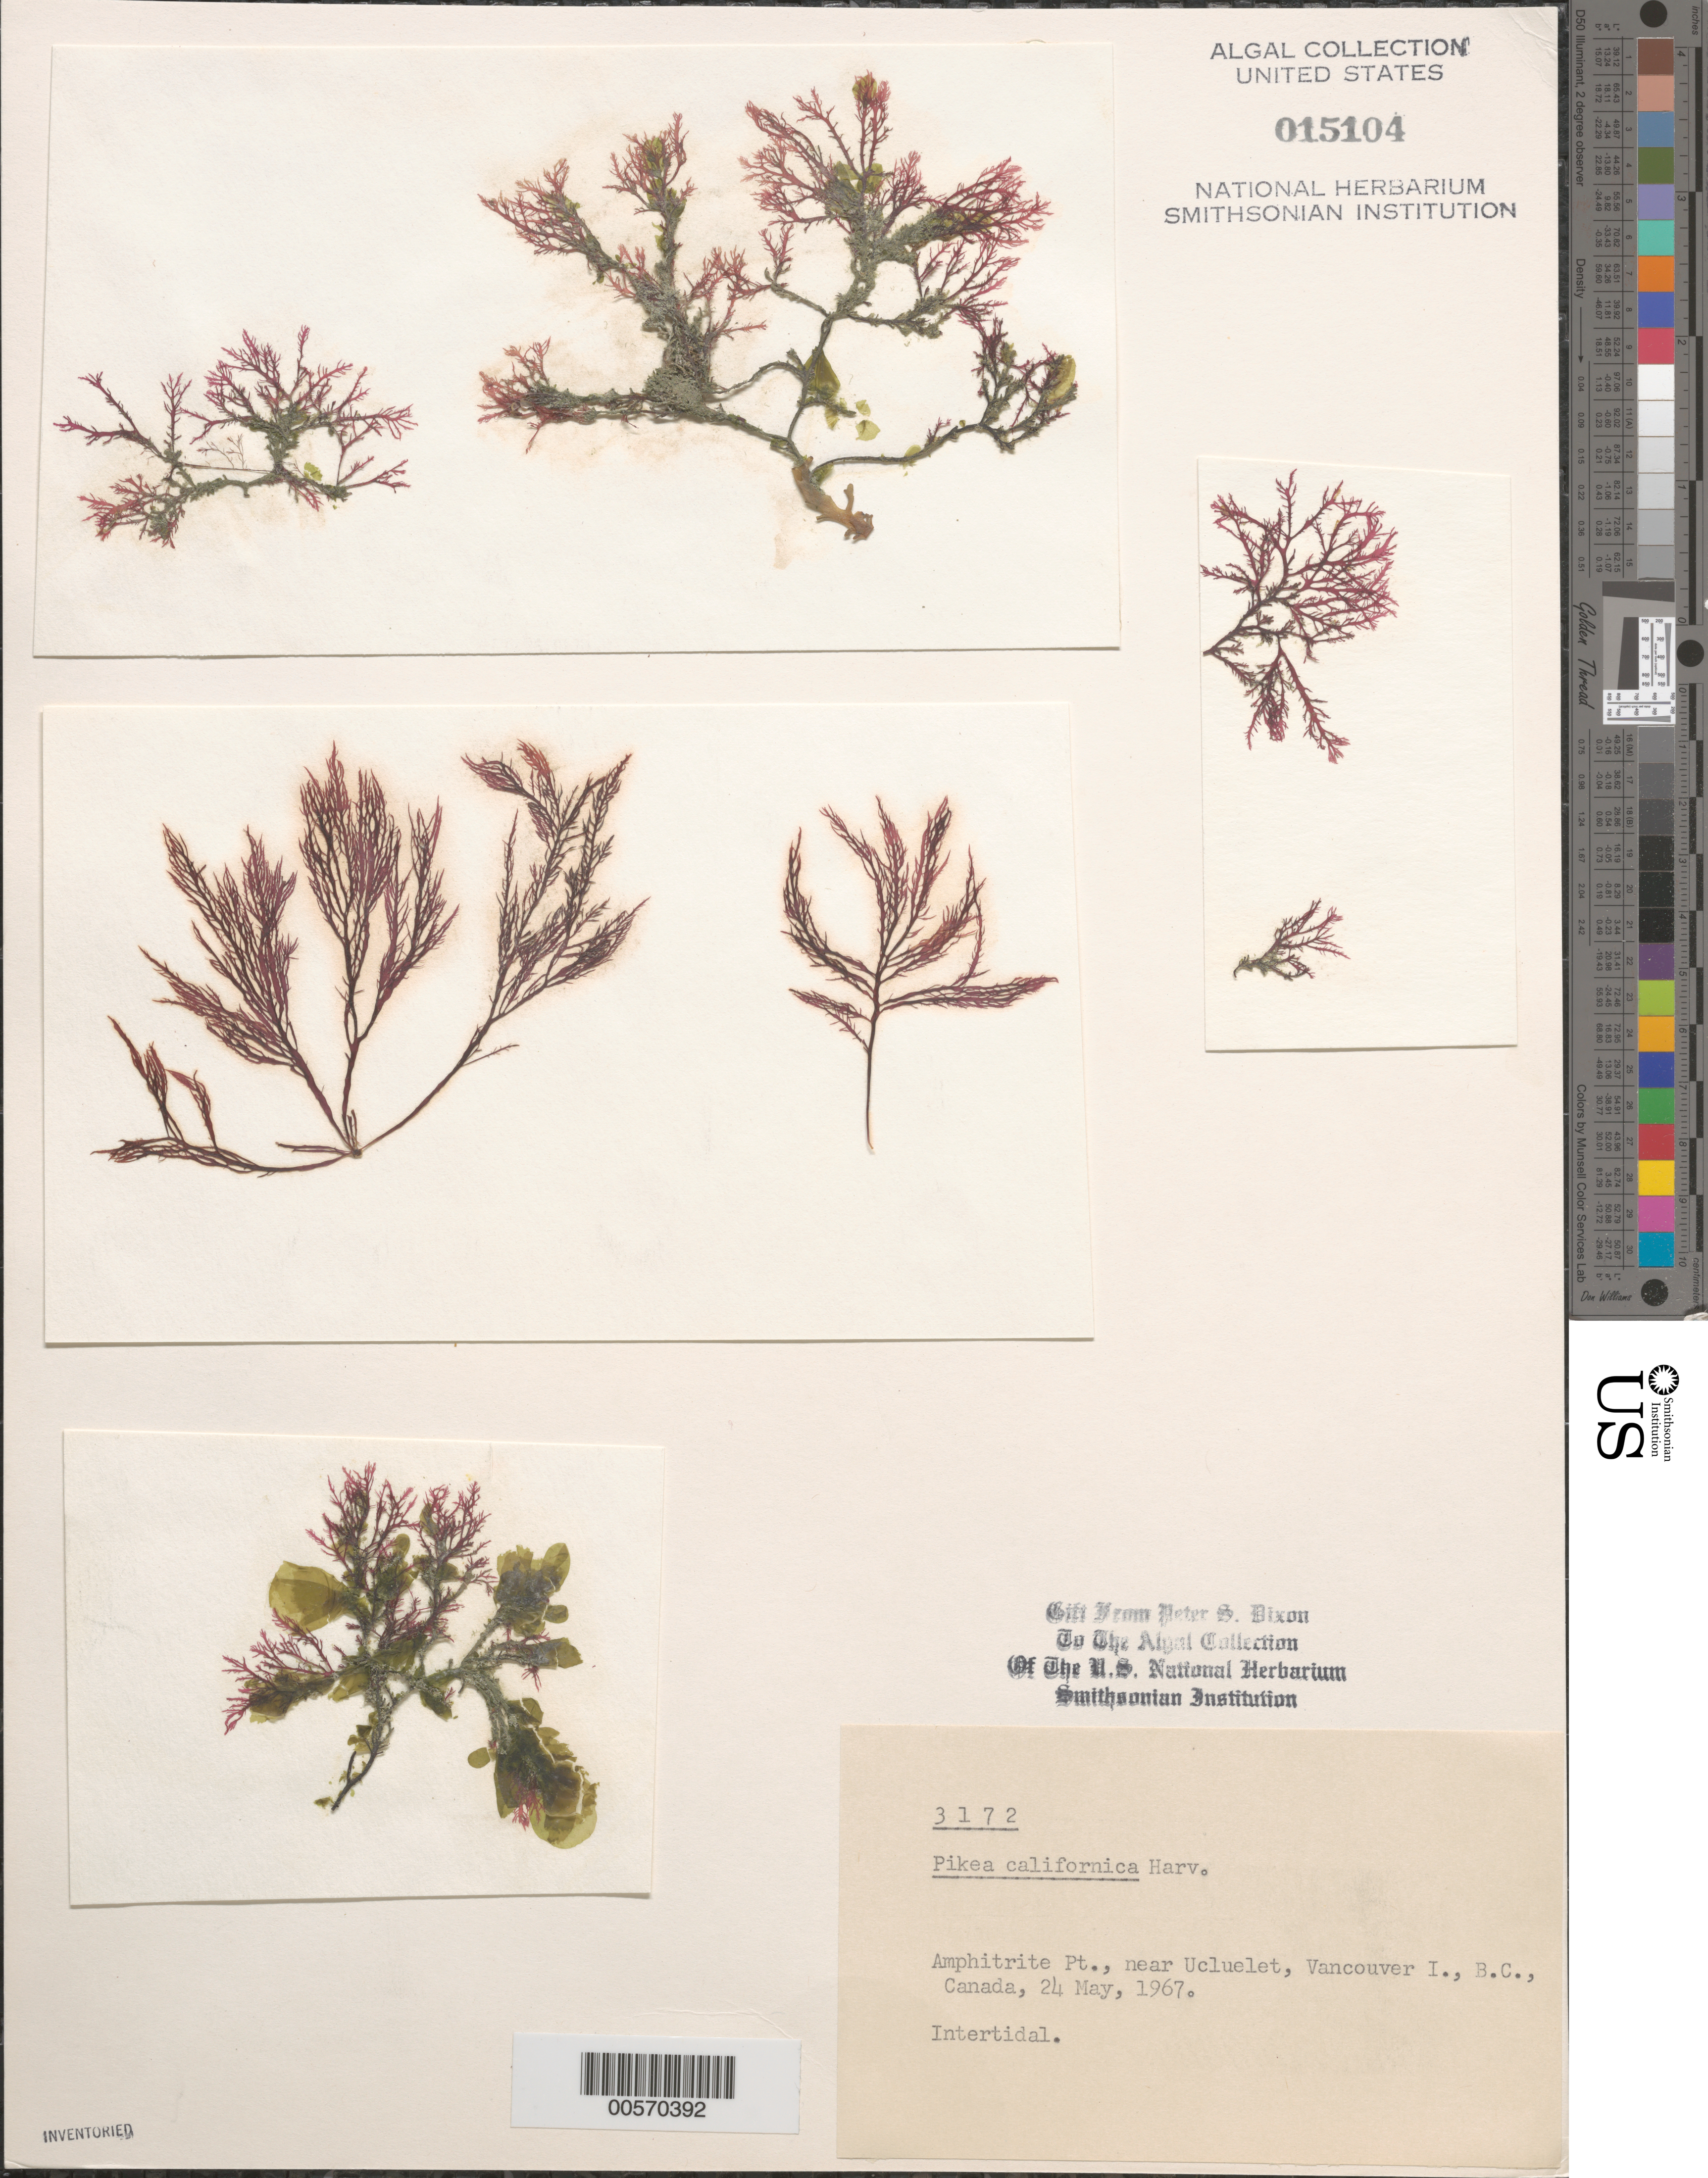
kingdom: Plantae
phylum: Rhodophyta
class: Florideophyceae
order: Gigartinales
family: Dumontiaceae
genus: Pikea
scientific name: Pikea californica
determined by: Dixon, P. S.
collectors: P. S. Dixon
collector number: PSD 3172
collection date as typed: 24 May 1967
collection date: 1967-05-24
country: Canada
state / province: British Columbia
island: Vancouver Island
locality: Amphitrite Point, near Ucluelet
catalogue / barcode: US 15104